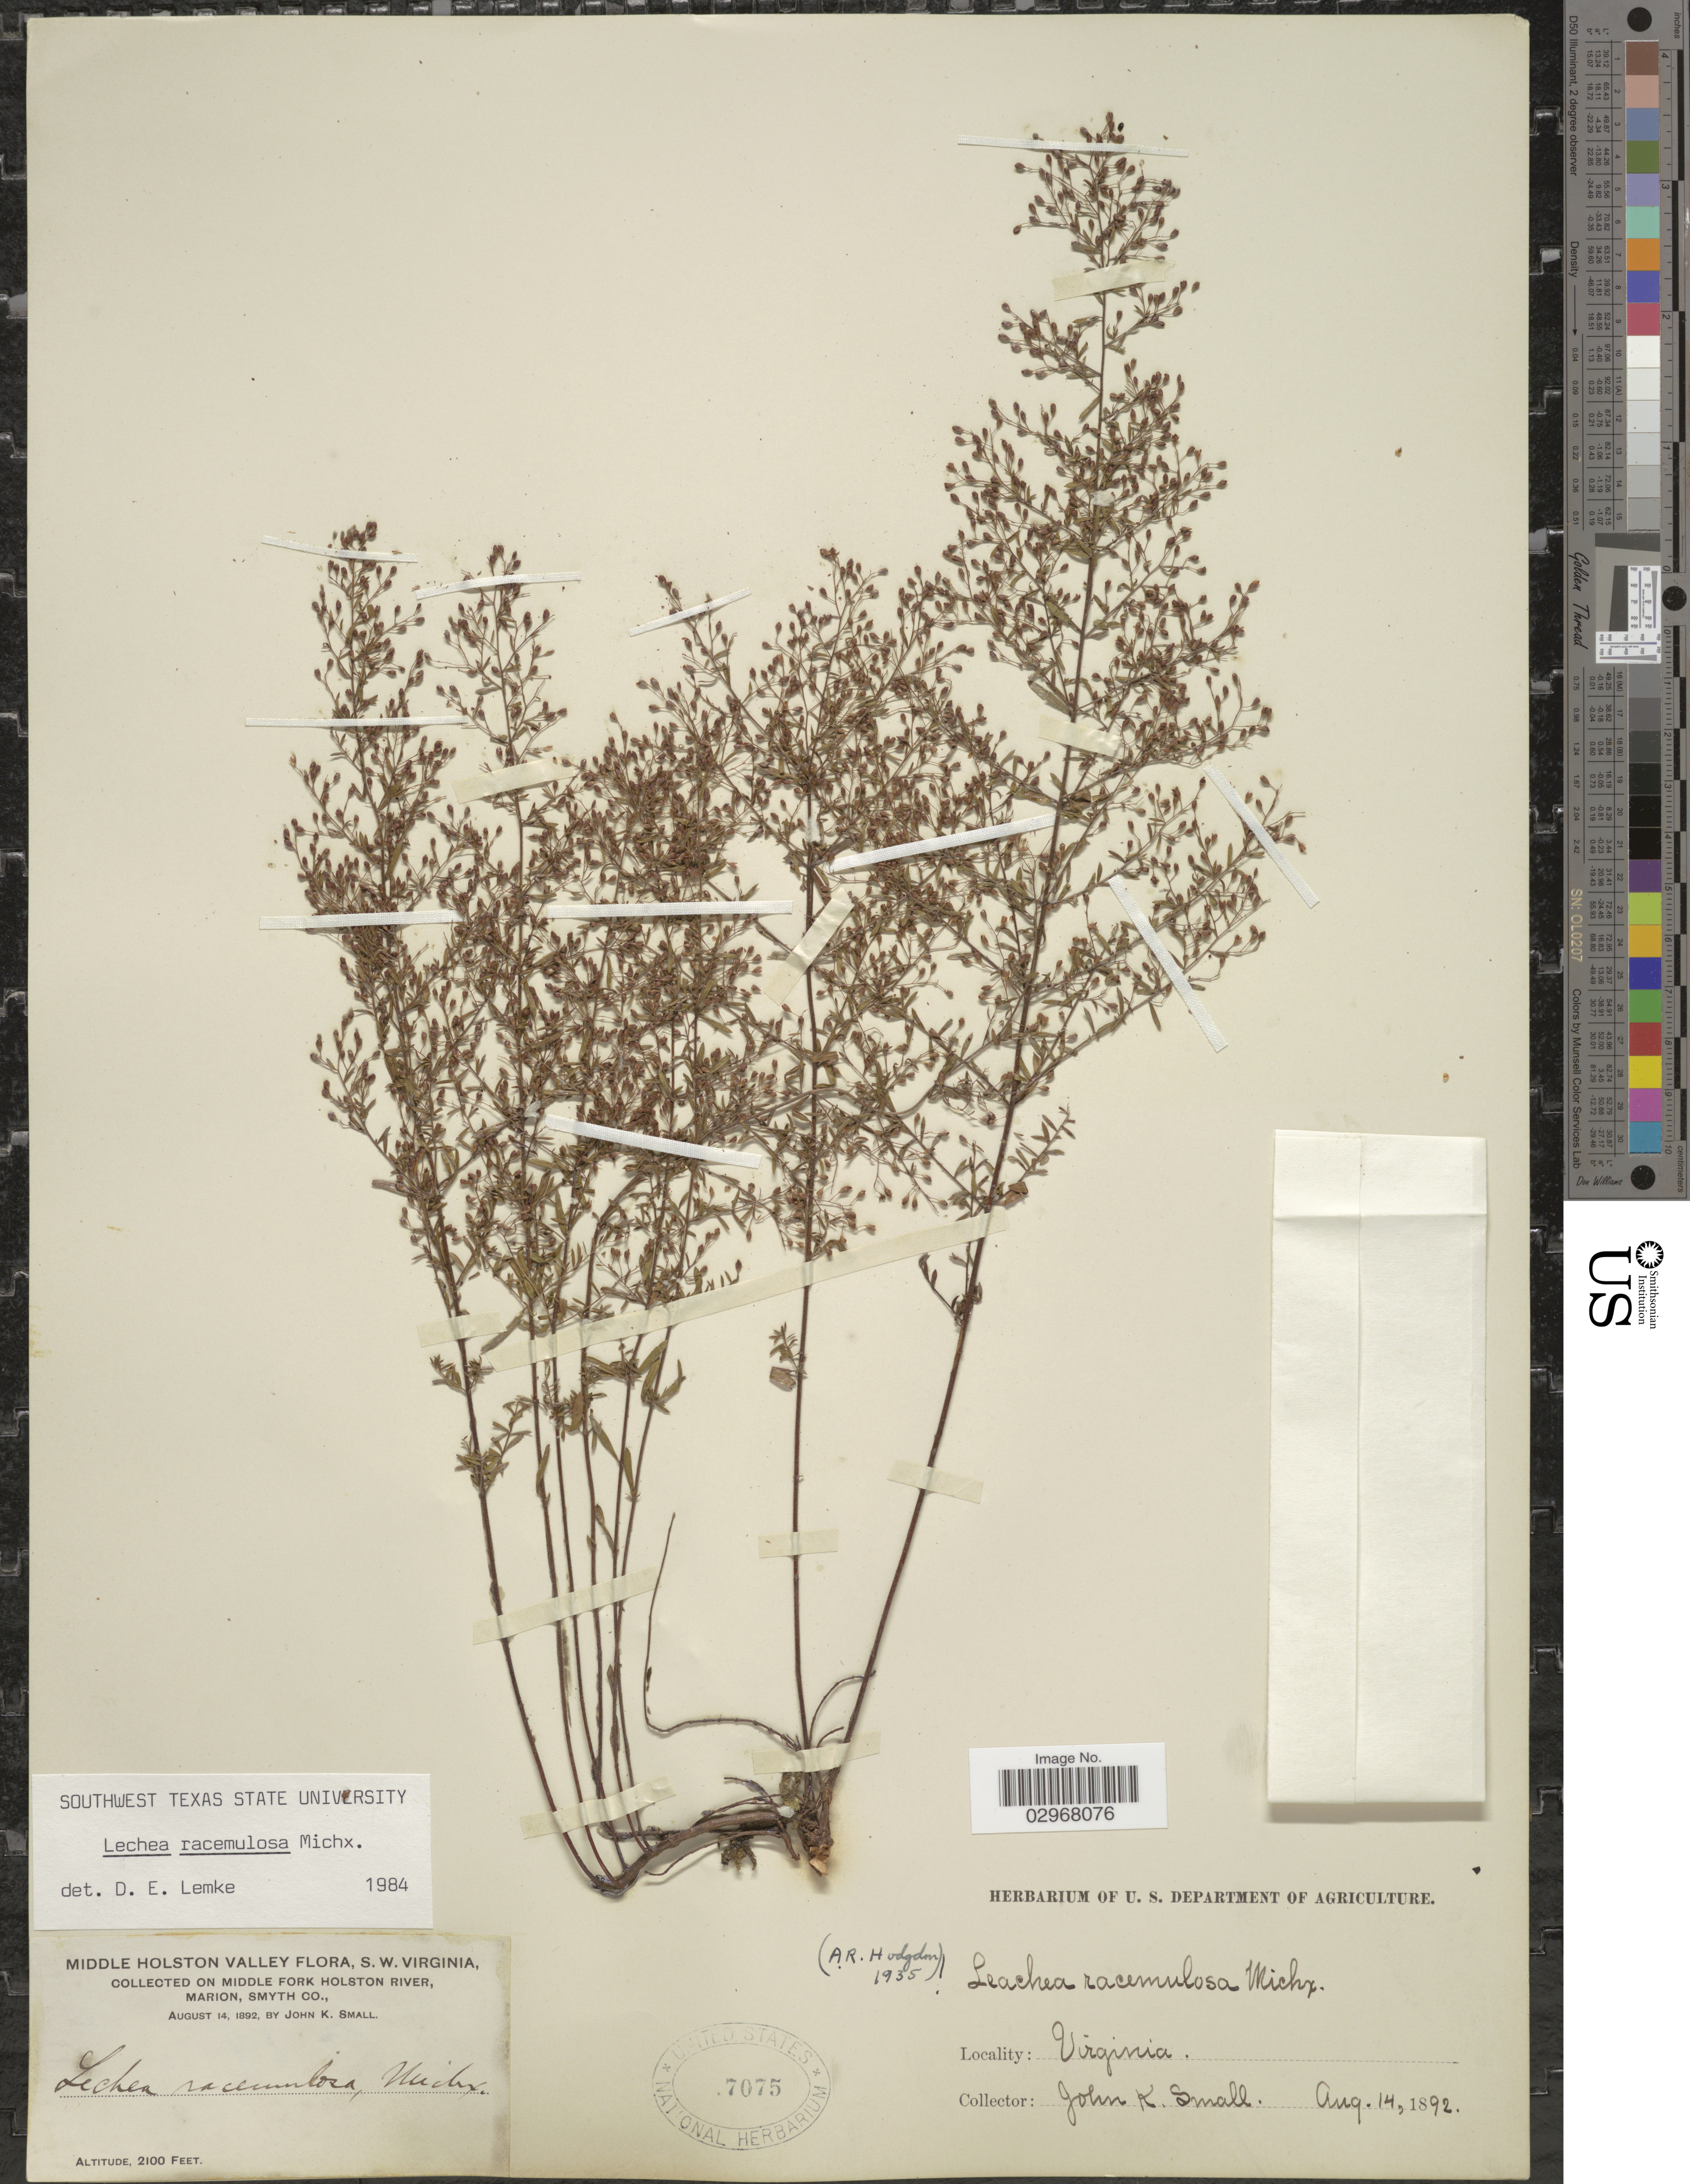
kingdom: Plantae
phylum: Tracheophyta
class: Magnoliopsida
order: Malvales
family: Cistaceae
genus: Lechea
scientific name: Lechea racemulosa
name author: Michx.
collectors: J. K. Small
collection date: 1892-08-14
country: United States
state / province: Virginia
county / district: Smyth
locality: Middle Holston Valley. S. W. Virginia. On Middle Fork Holston River, Marion, Smyth Co.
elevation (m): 640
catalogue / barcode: US 7075